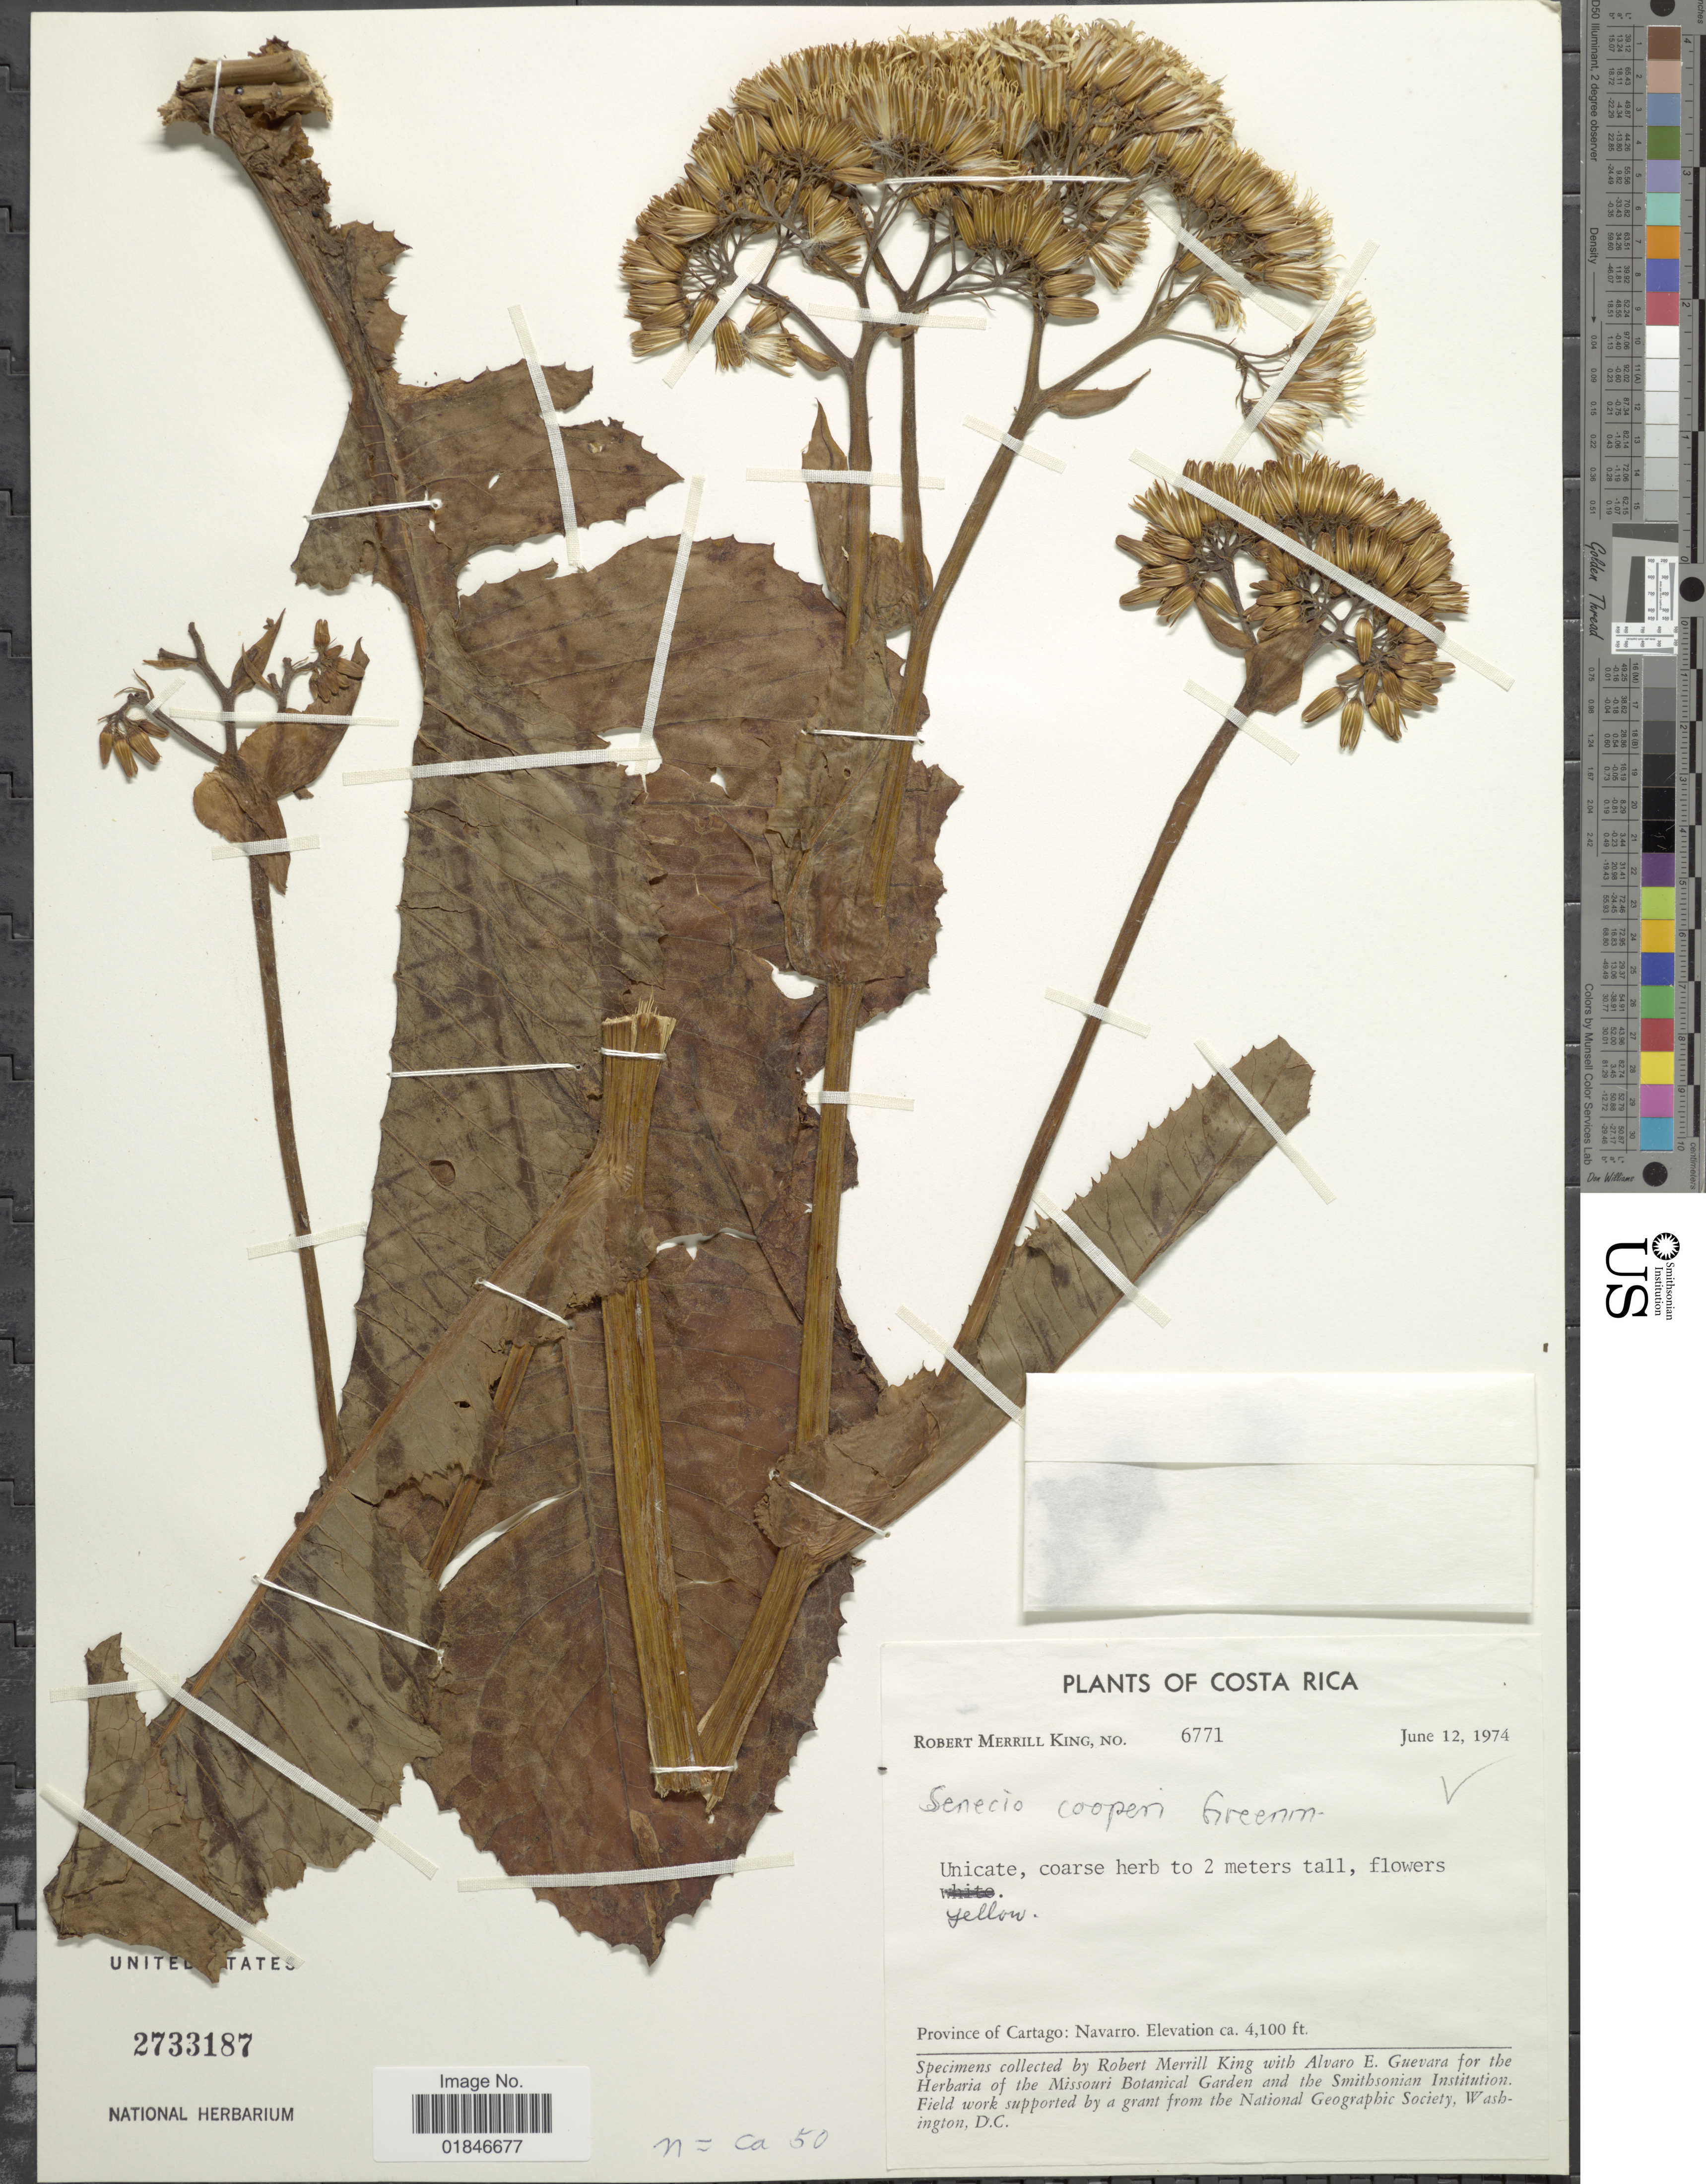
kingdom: Plantae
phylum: Tracheophyta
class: Magnoliopsida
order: Asterales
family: Asteraceae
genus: Jessea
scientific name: Jessea cooperi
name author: (Greenm.) H. Rob. & Cuatrec.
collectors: R. M. King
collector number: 6771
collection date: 1974-02-12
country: Costa Rica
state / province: Cartago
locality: Province of Cartago: Navarro.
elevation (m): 1250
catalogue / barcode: US 2733187